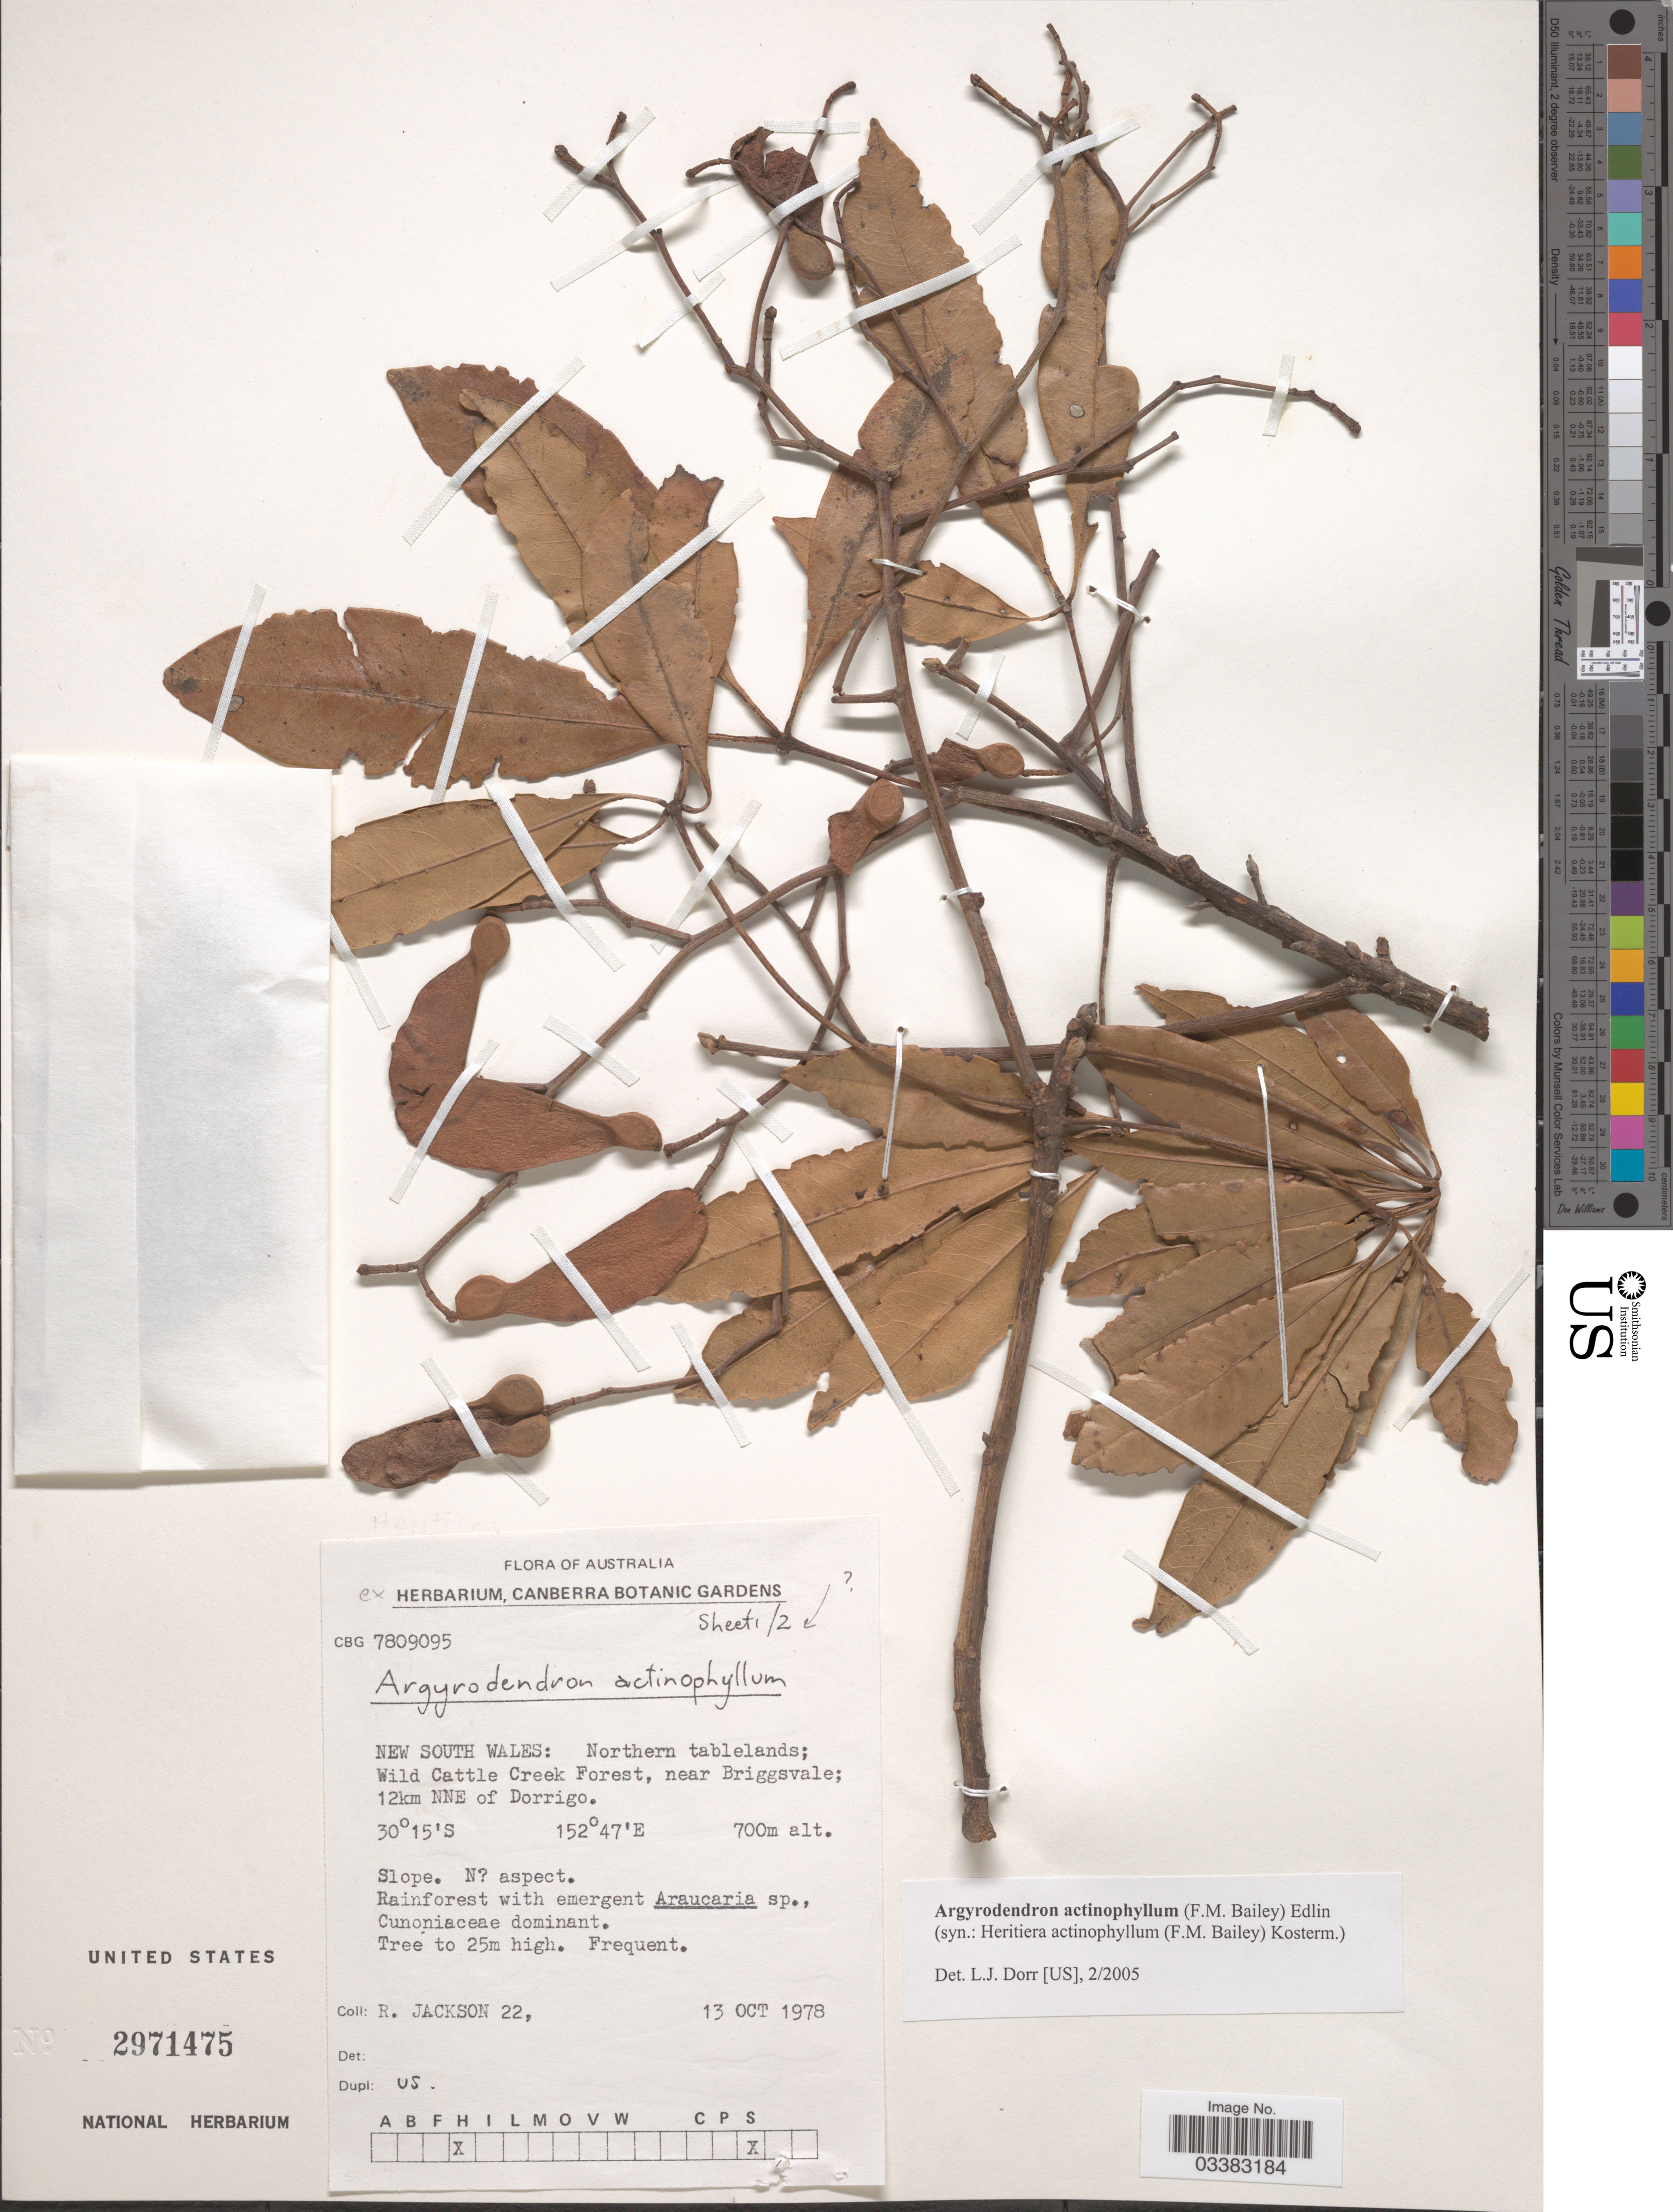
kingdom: Plantae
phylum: Tracheophyta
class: Magnoliopsida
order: Malvales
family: Malvaceae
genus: Argyrodendron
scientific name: Argyrodendron actinophyllum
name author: (C. Moore) Edlin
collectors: R. Jackson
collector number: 22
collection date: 1978-10-13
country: Australia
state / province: New South Wales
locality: Northern tablelands; Wild Cattle Creek Forest, near Briggsvale; 12km NNE of Dorrigo.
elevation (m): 700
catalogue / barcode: US 2971475